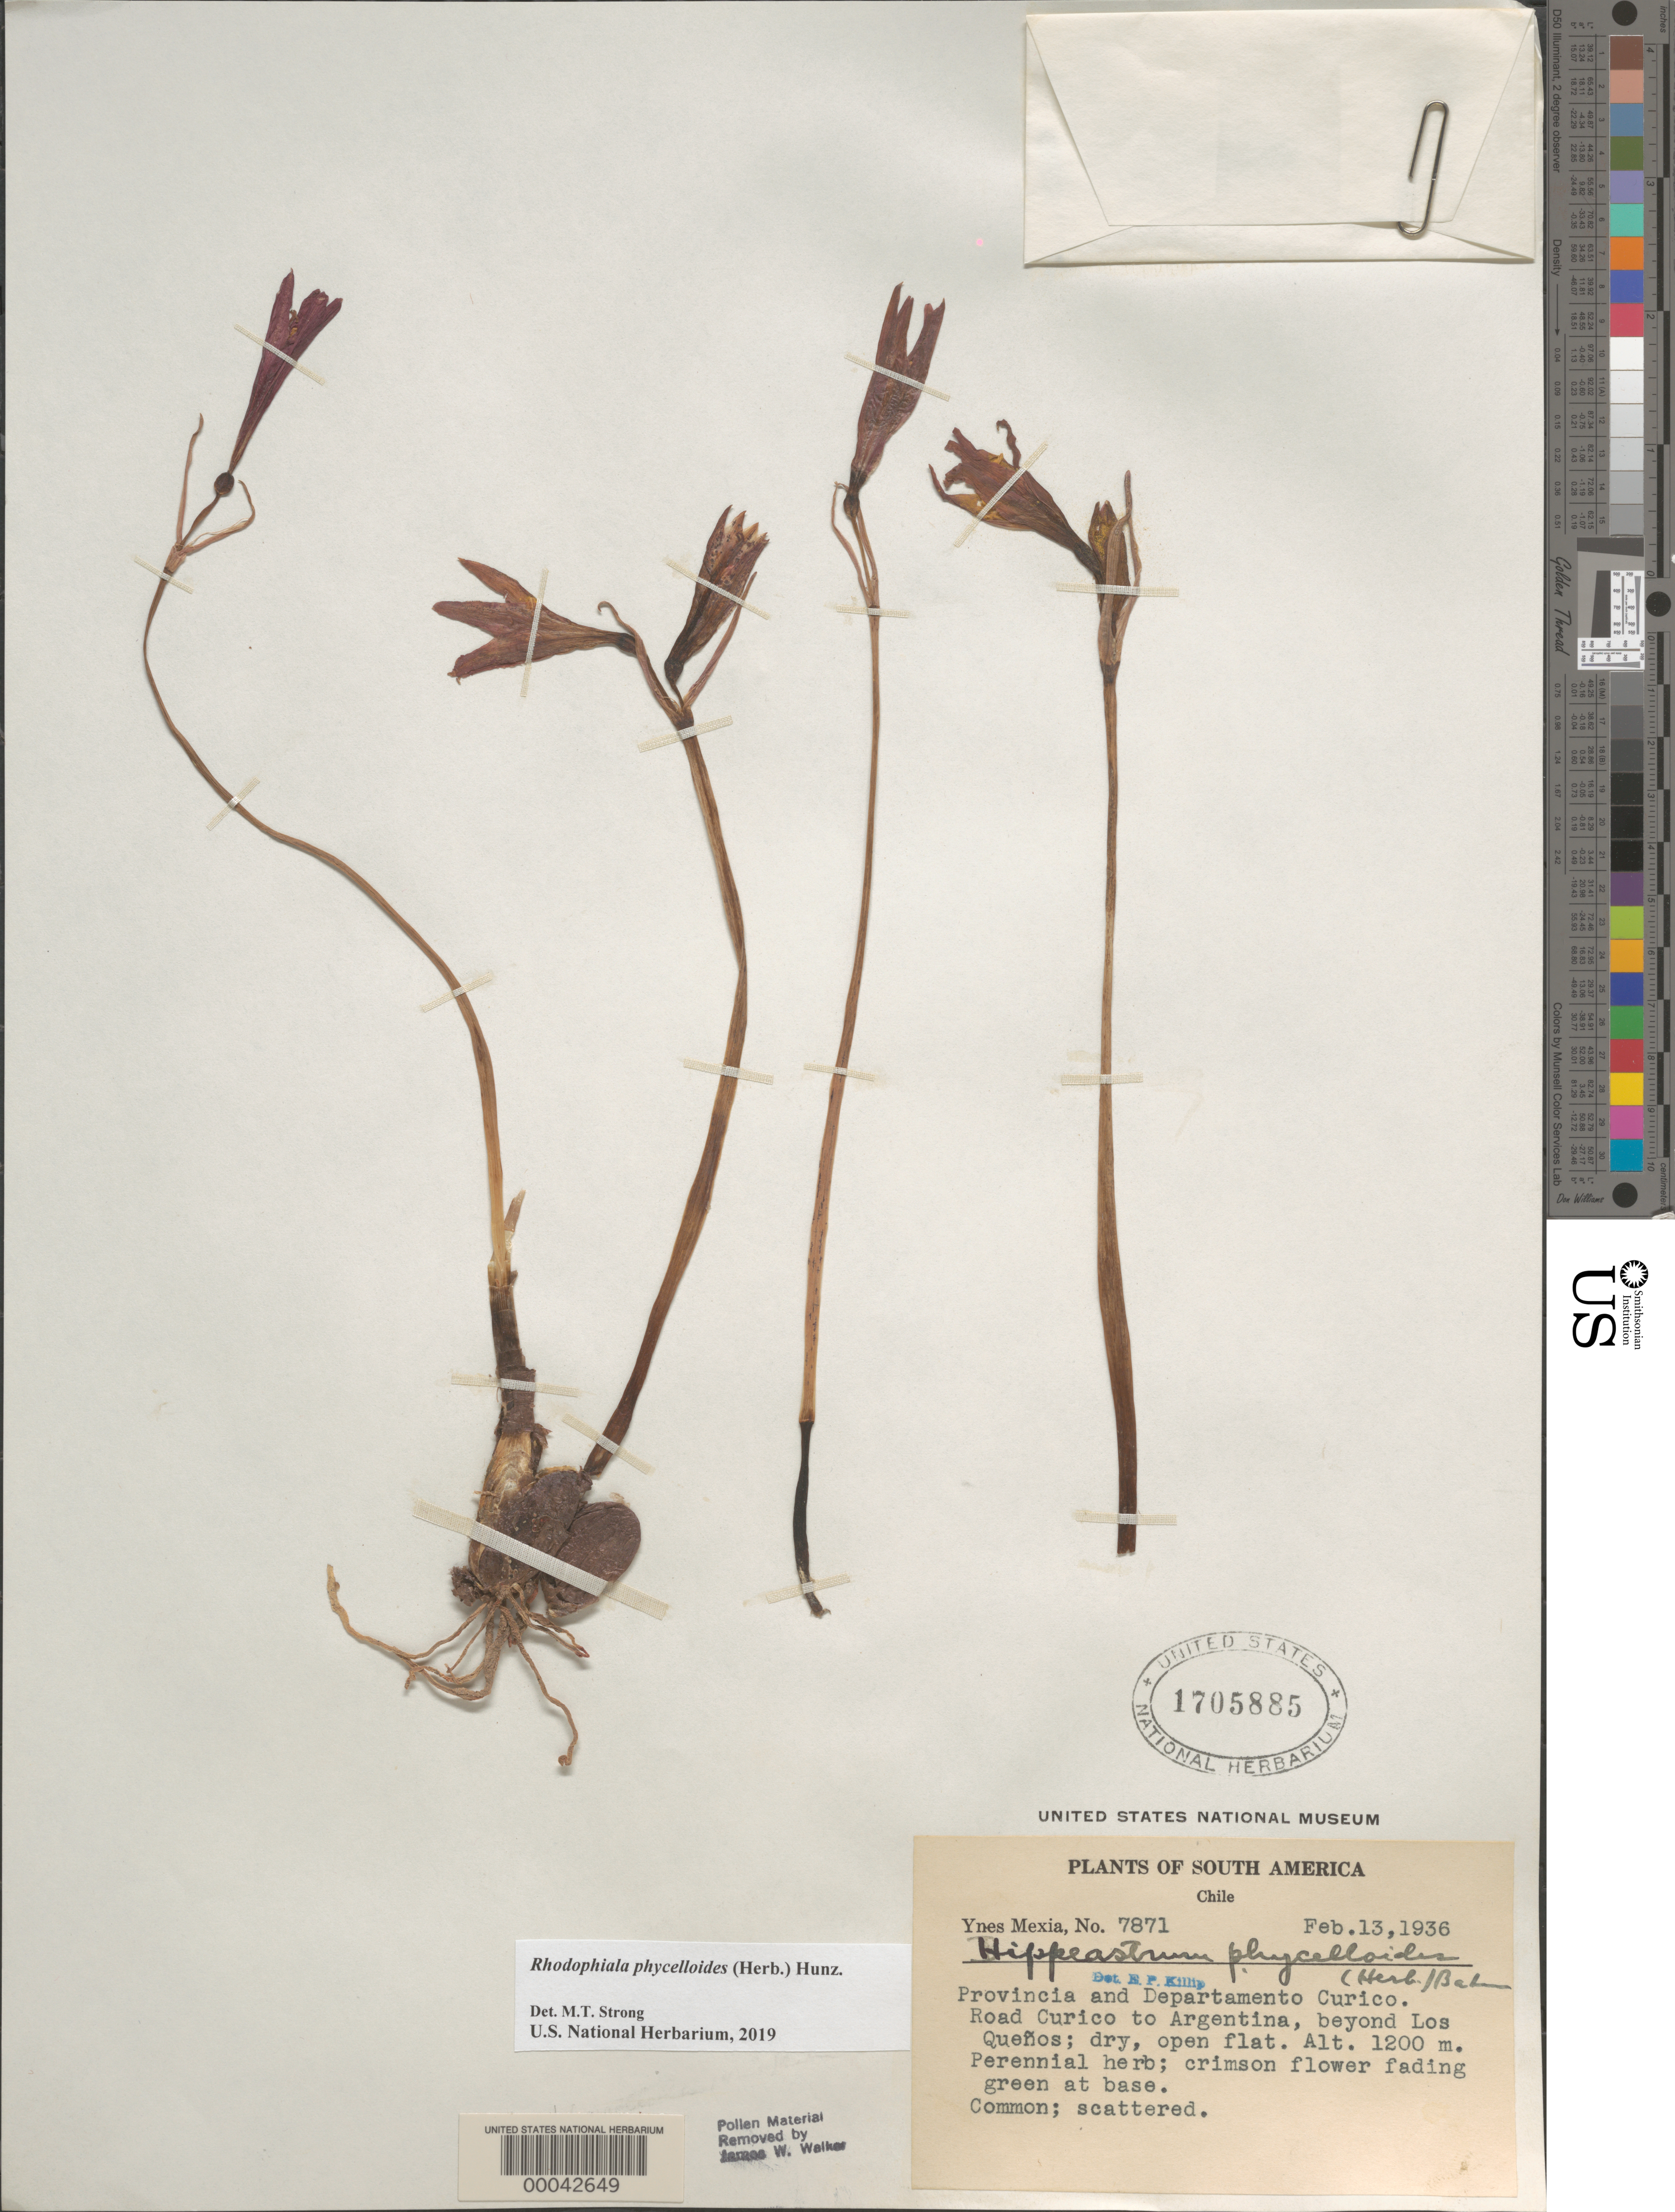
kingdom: Plantae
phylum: Tracheophyta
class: Liliopsida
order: Asparagales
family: Amaryllidaceae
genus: Rhodophiala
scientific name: Rhodophiala phycelloides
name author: Herb.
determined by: Strong, Mark T., (BOT), Smithsonian Institution - National Museum of Natural History (UNITED STATES)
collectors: Y. Mexia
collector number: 7871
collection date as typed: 13 Feb 1936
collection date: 1936-02-13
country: Chile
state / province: Maule (VII)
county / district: Curicó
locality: Road curico to argentina, beyond los quenos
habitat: Dry open flat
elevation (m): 1200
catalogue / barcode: US 1705885